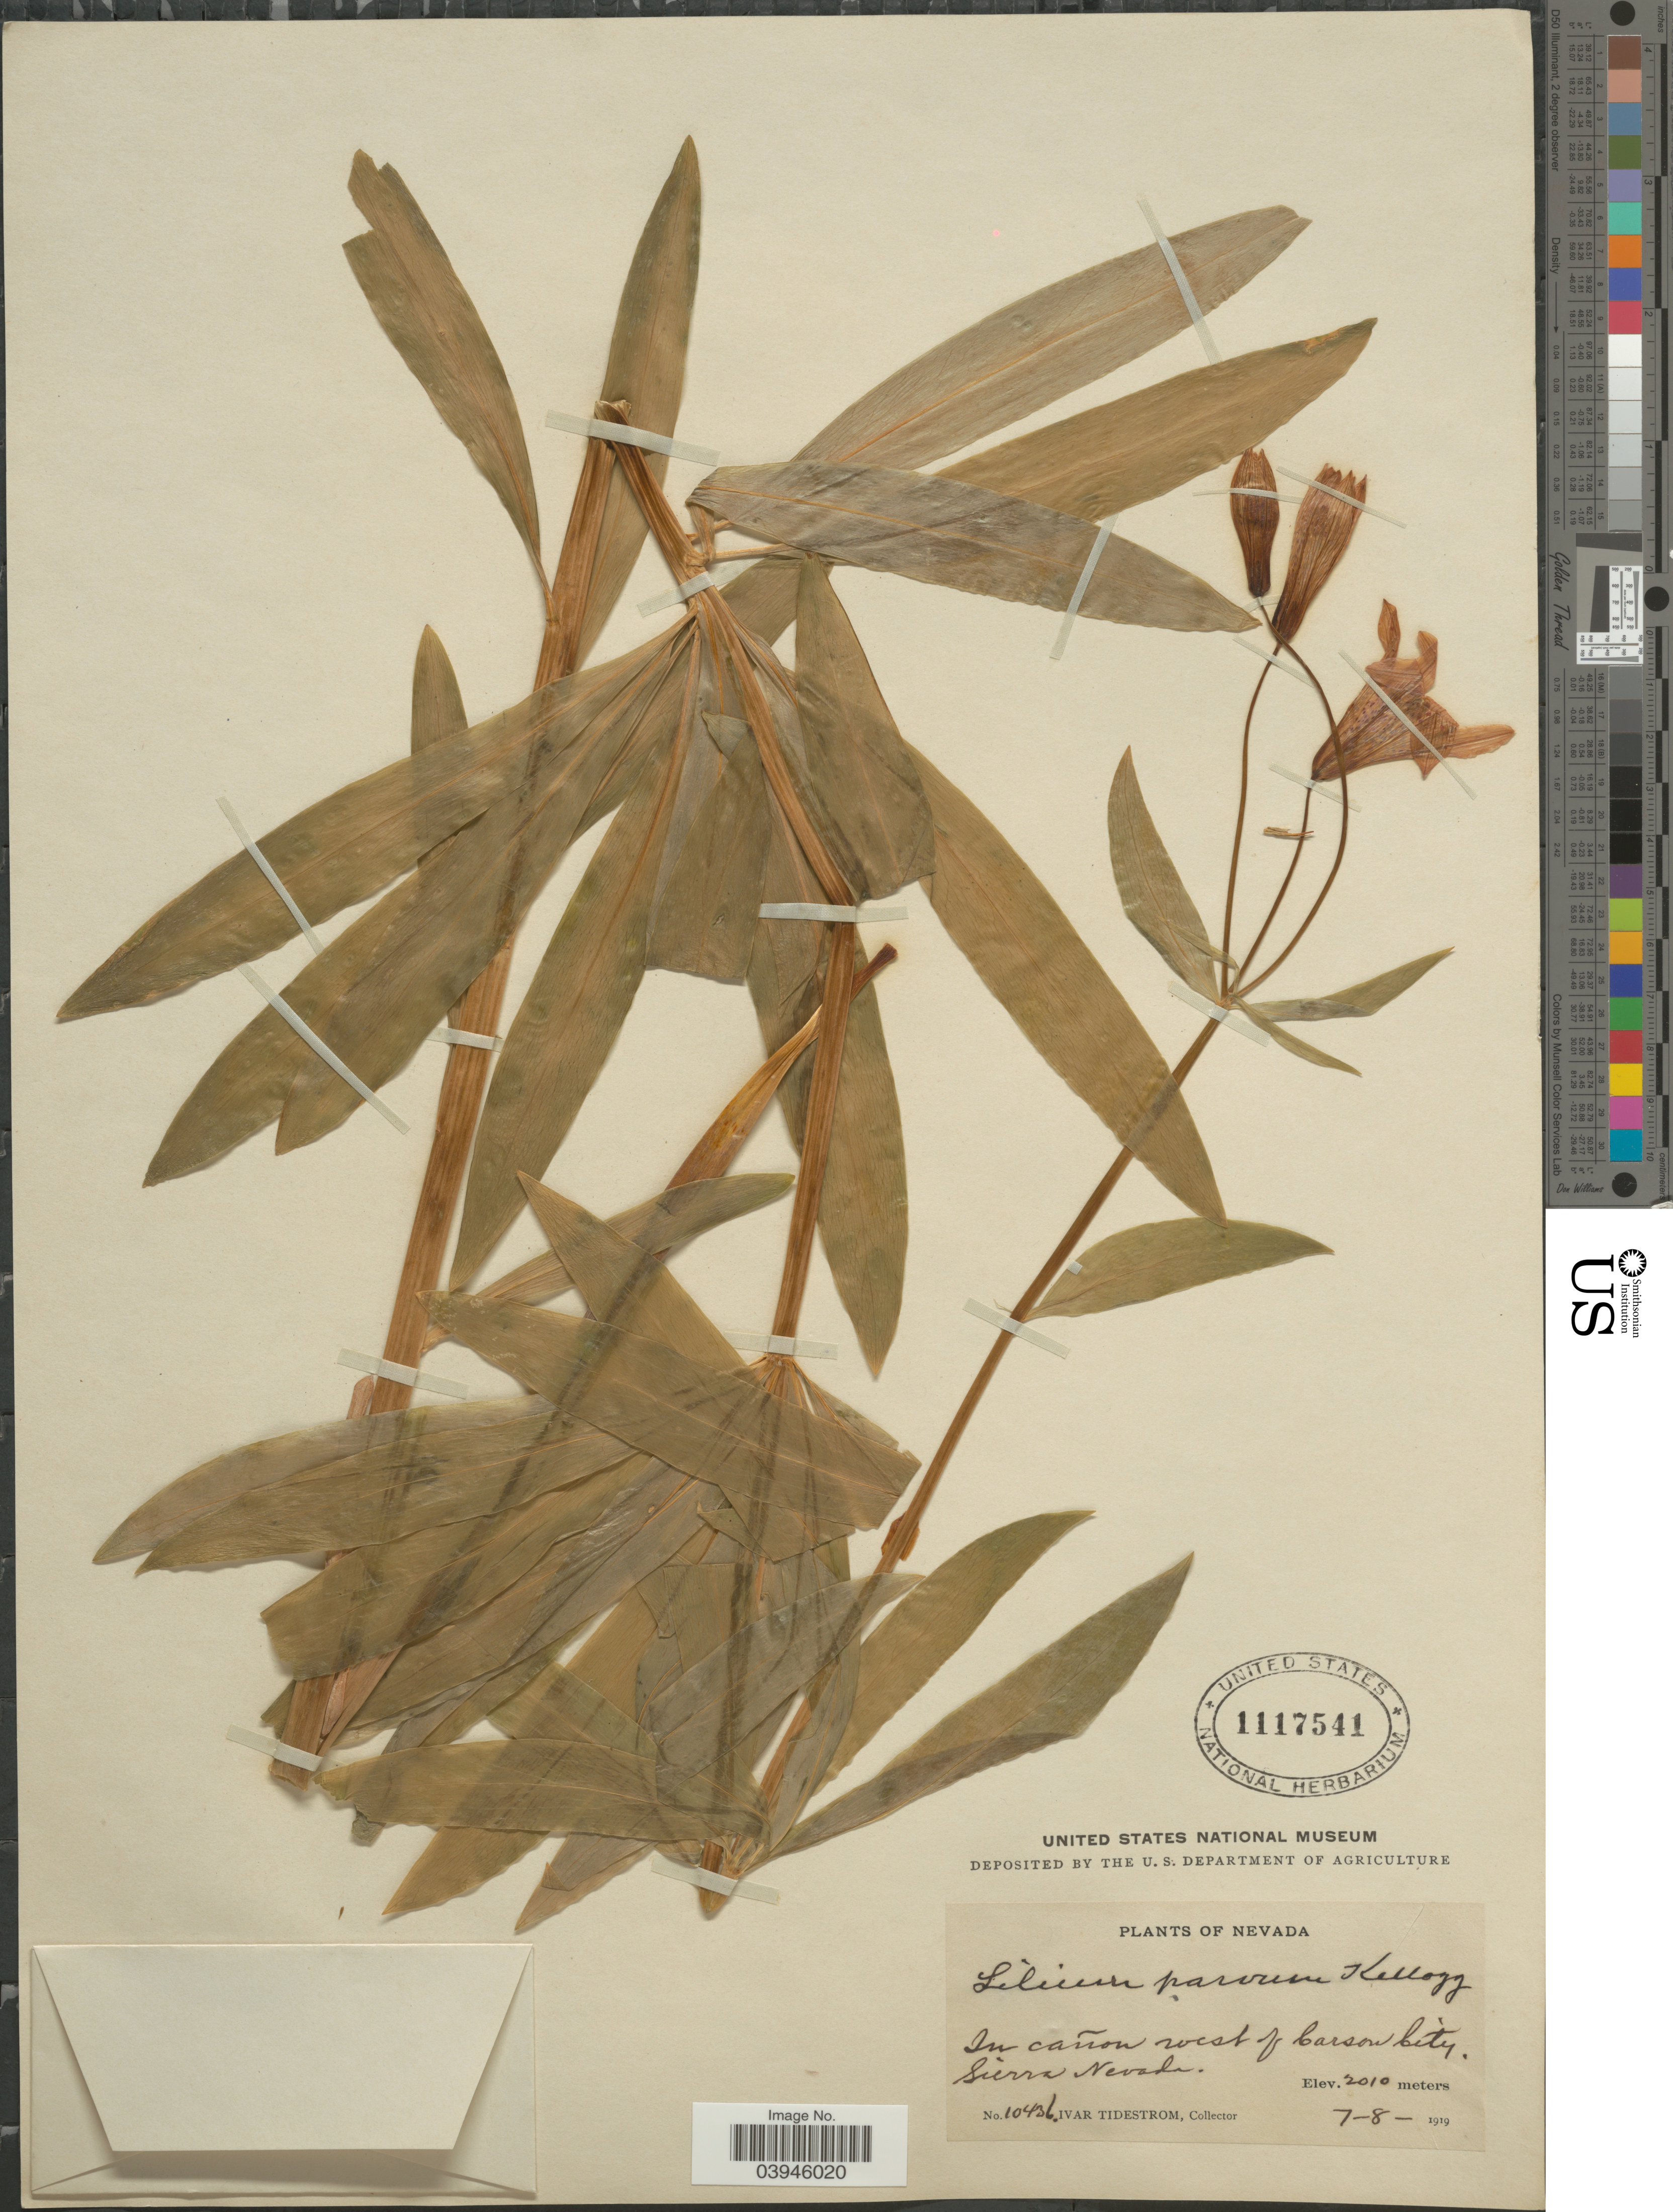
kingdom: Plantae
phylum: Tracheophyta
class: Liliopsida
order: Liliales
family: Liliaceae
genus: Lilium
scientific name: Lilium parvum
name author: Kellogg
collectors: I. F. Tidestrom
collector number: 10436*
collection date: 1919-07-08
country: United States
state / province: Nevada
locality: In cañon west of Carson City. Sierra Nevada.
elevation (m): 2010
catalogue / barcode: US 1117541